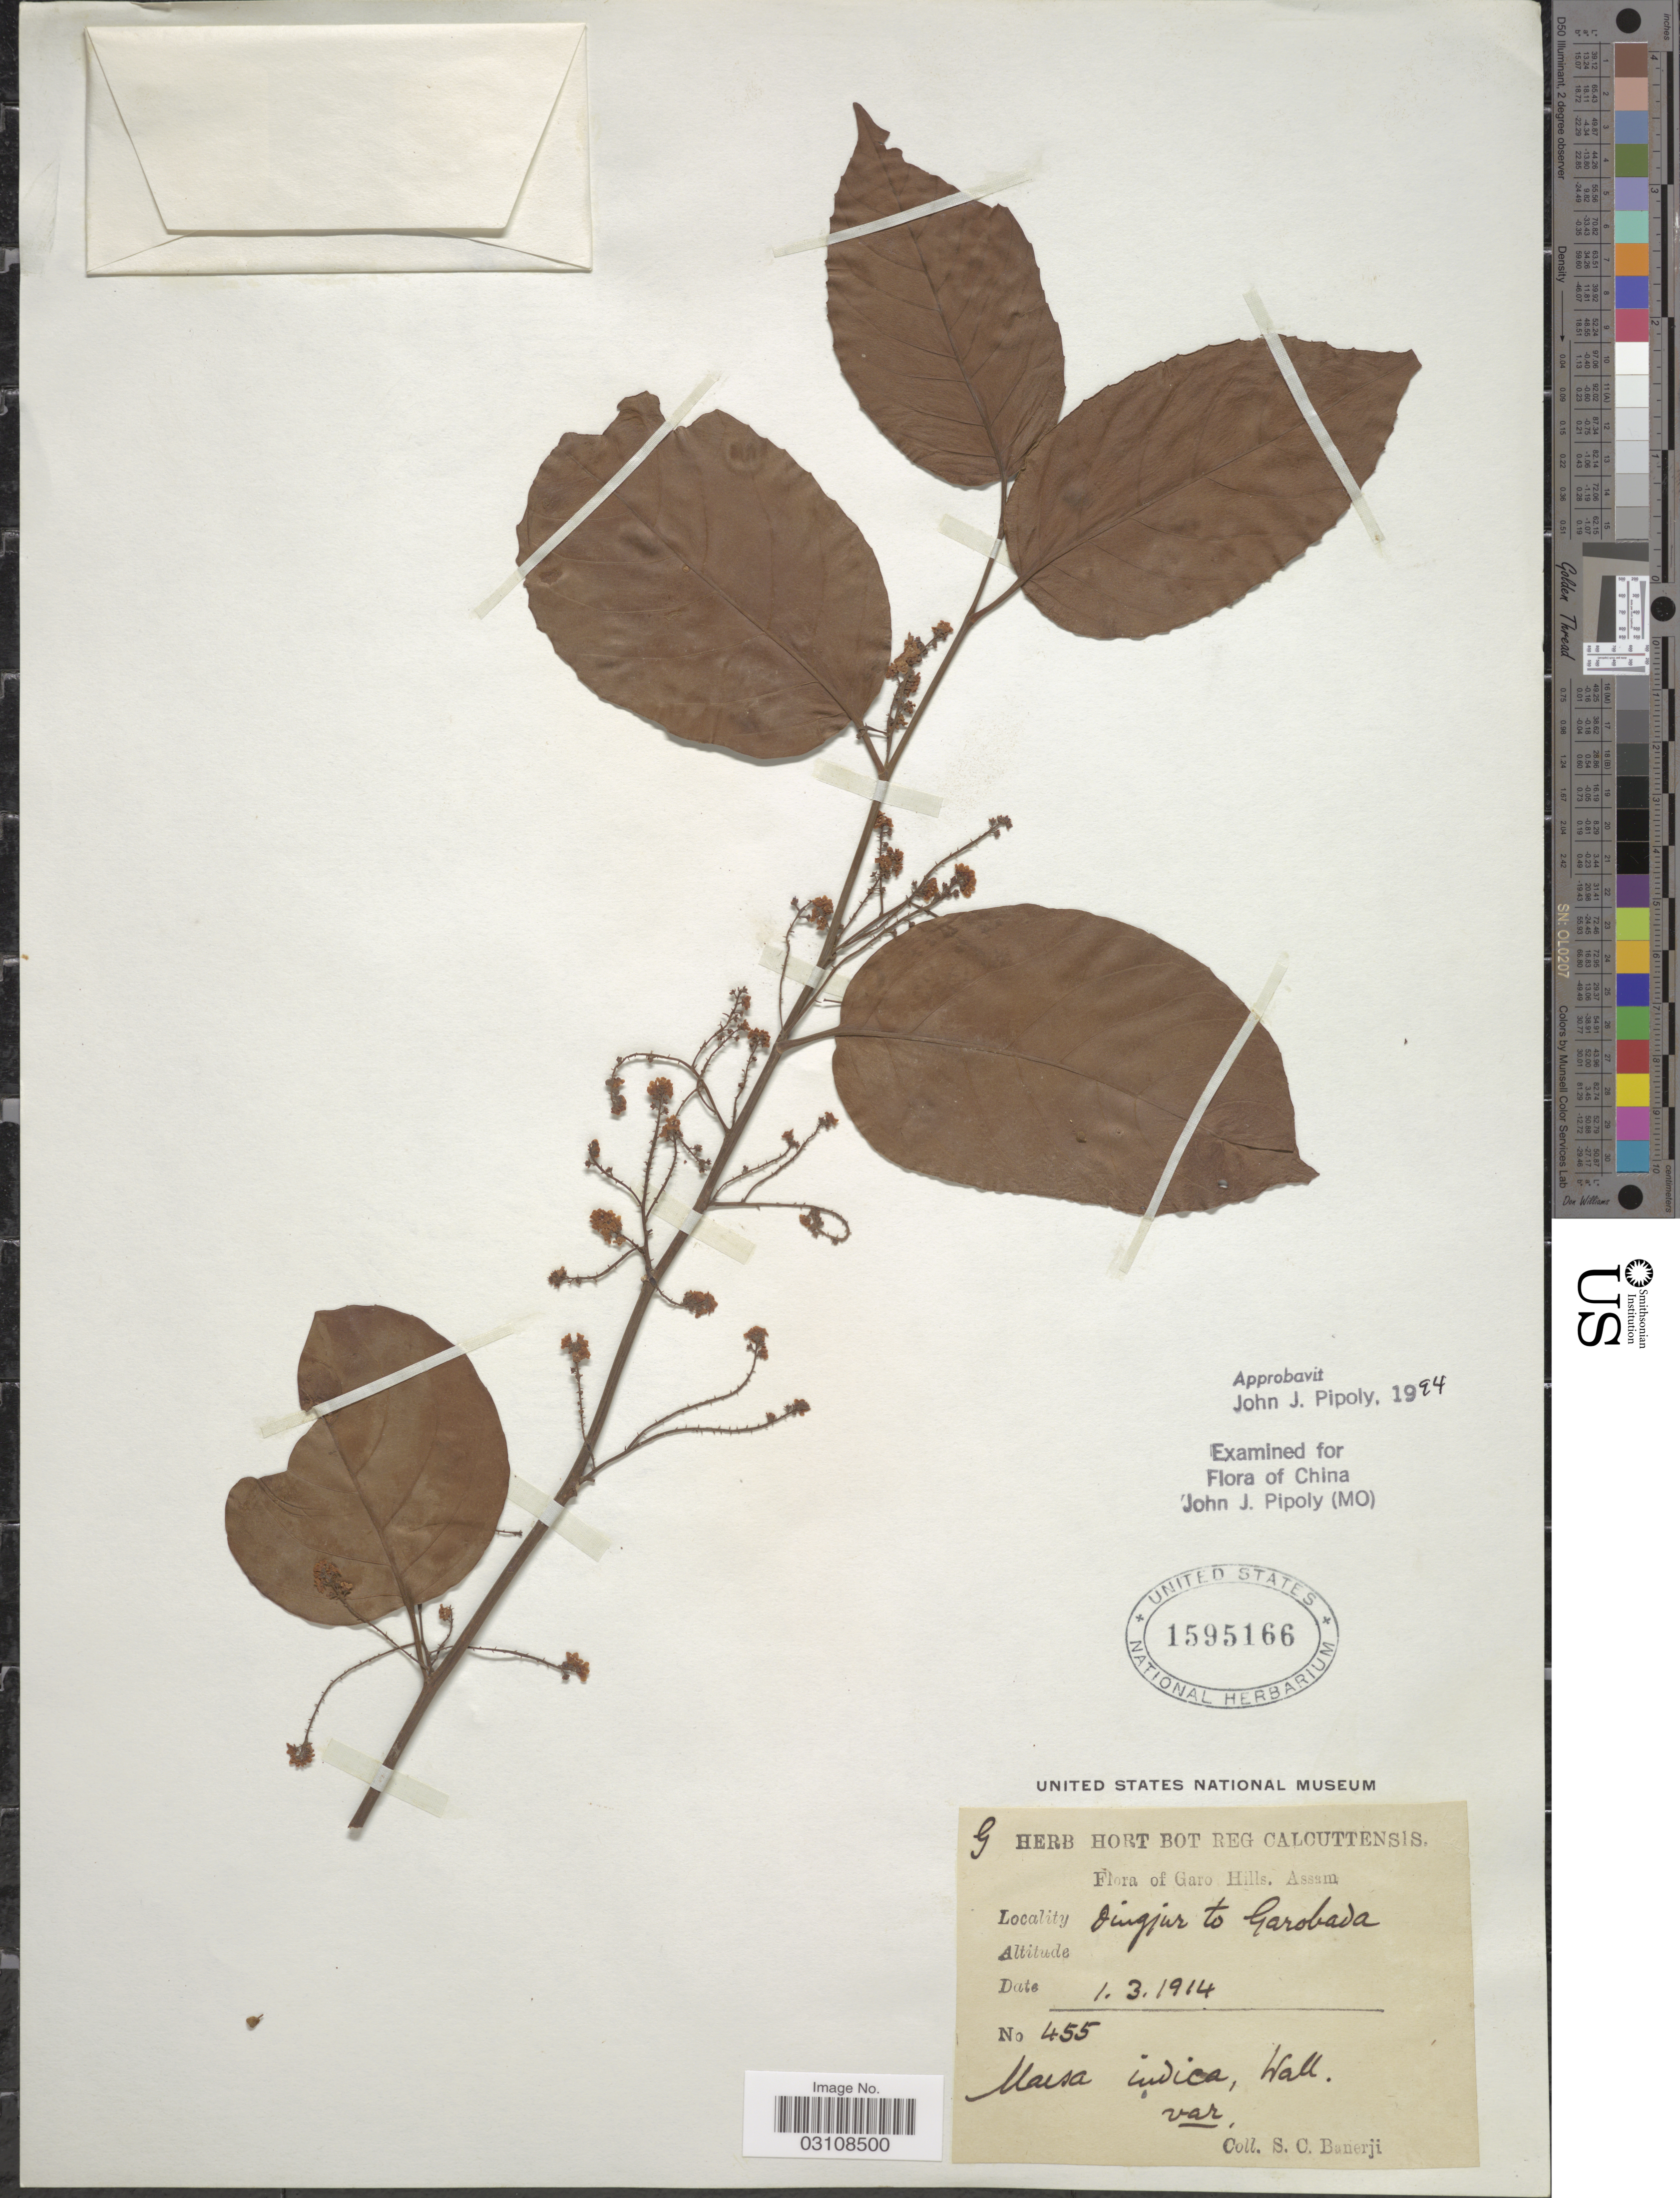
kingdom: Plantae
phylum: Tracheophyta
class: Magnoliopsida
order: Ericales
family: Primulaceae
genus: Maesa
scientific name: Maesa indica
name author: (Roxb.) A. DC.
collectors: S. Banerji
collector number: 455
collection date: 1914-03-01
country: India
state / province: Assam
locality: Garo Hills. Dingjur to Garobada.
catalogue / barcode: US 1595166